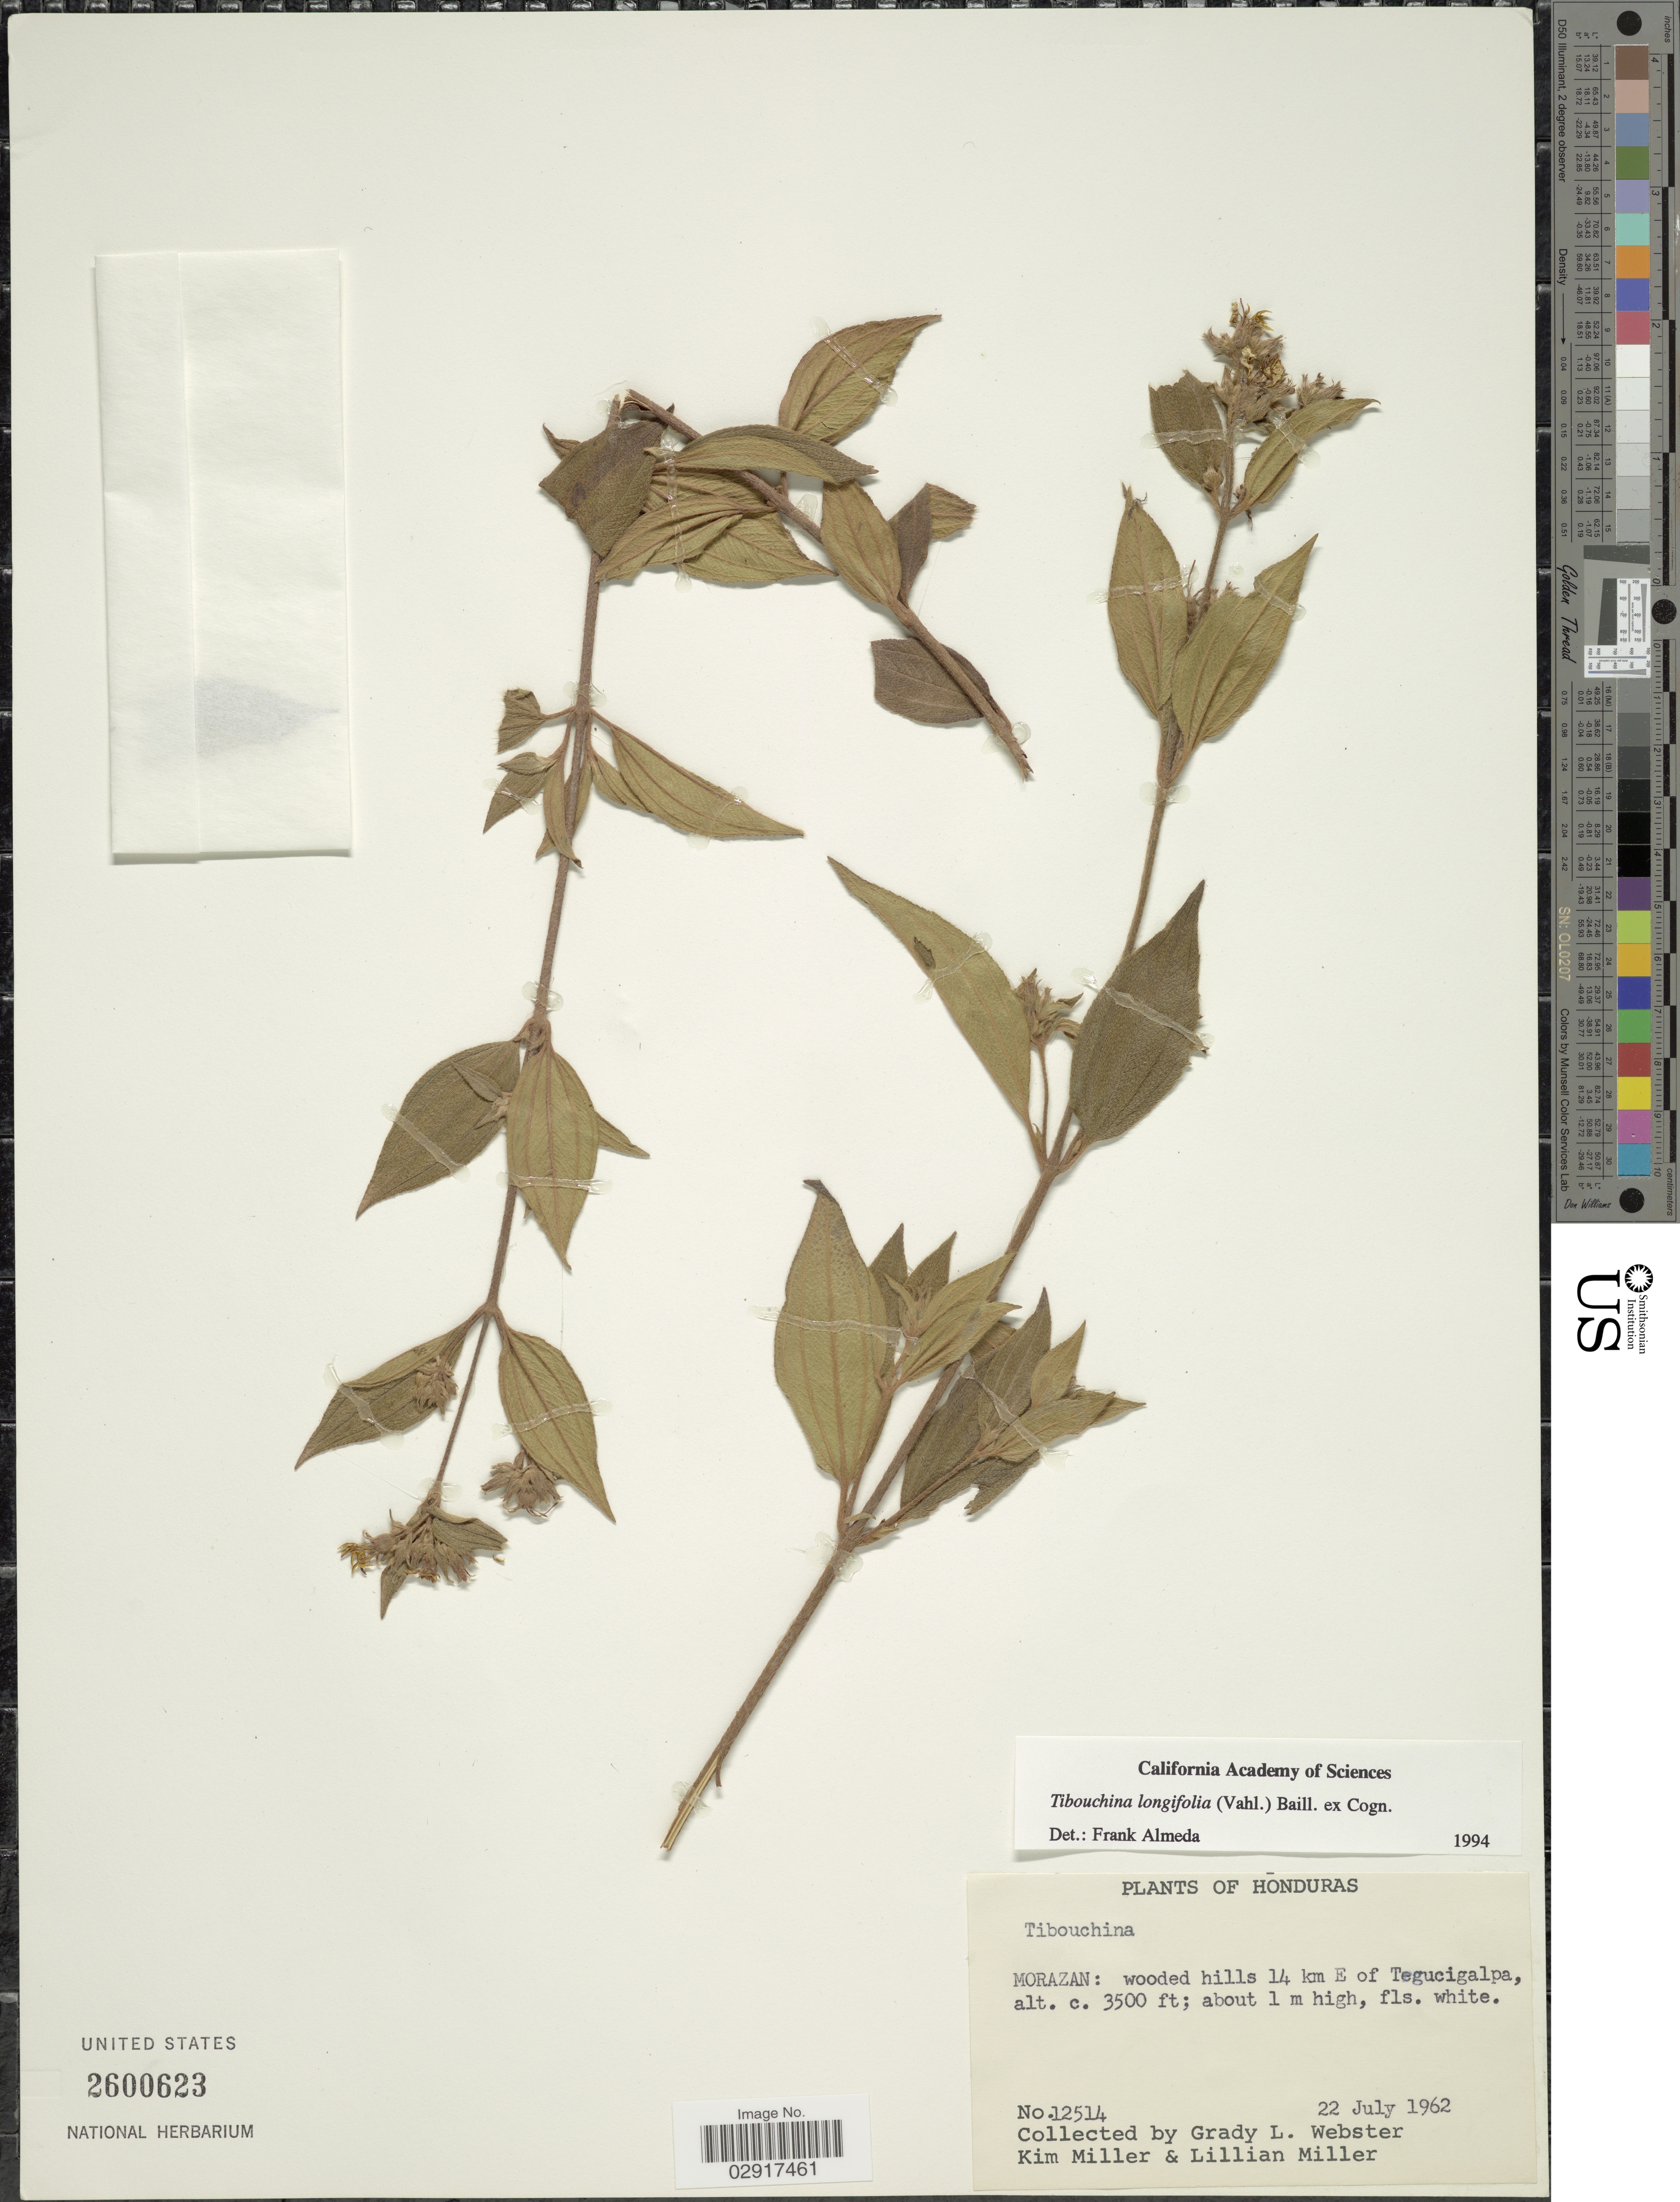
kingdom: Plantae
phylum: Tracheophyta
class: Magnoliopsida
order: Myrtales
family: Melastomataceae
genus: Chaetogastra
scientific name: Chaetogastra longifolia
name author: (Vahl) DC.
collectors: G. L. Webster, K. Miller & L. Miller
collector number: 12514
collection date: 1962-07-22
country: Honduras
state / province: Fco. Morazán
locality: Morazan: wooded hills 14 km E of Tegucigalpa.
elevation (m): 1067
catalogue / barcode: US 2600623